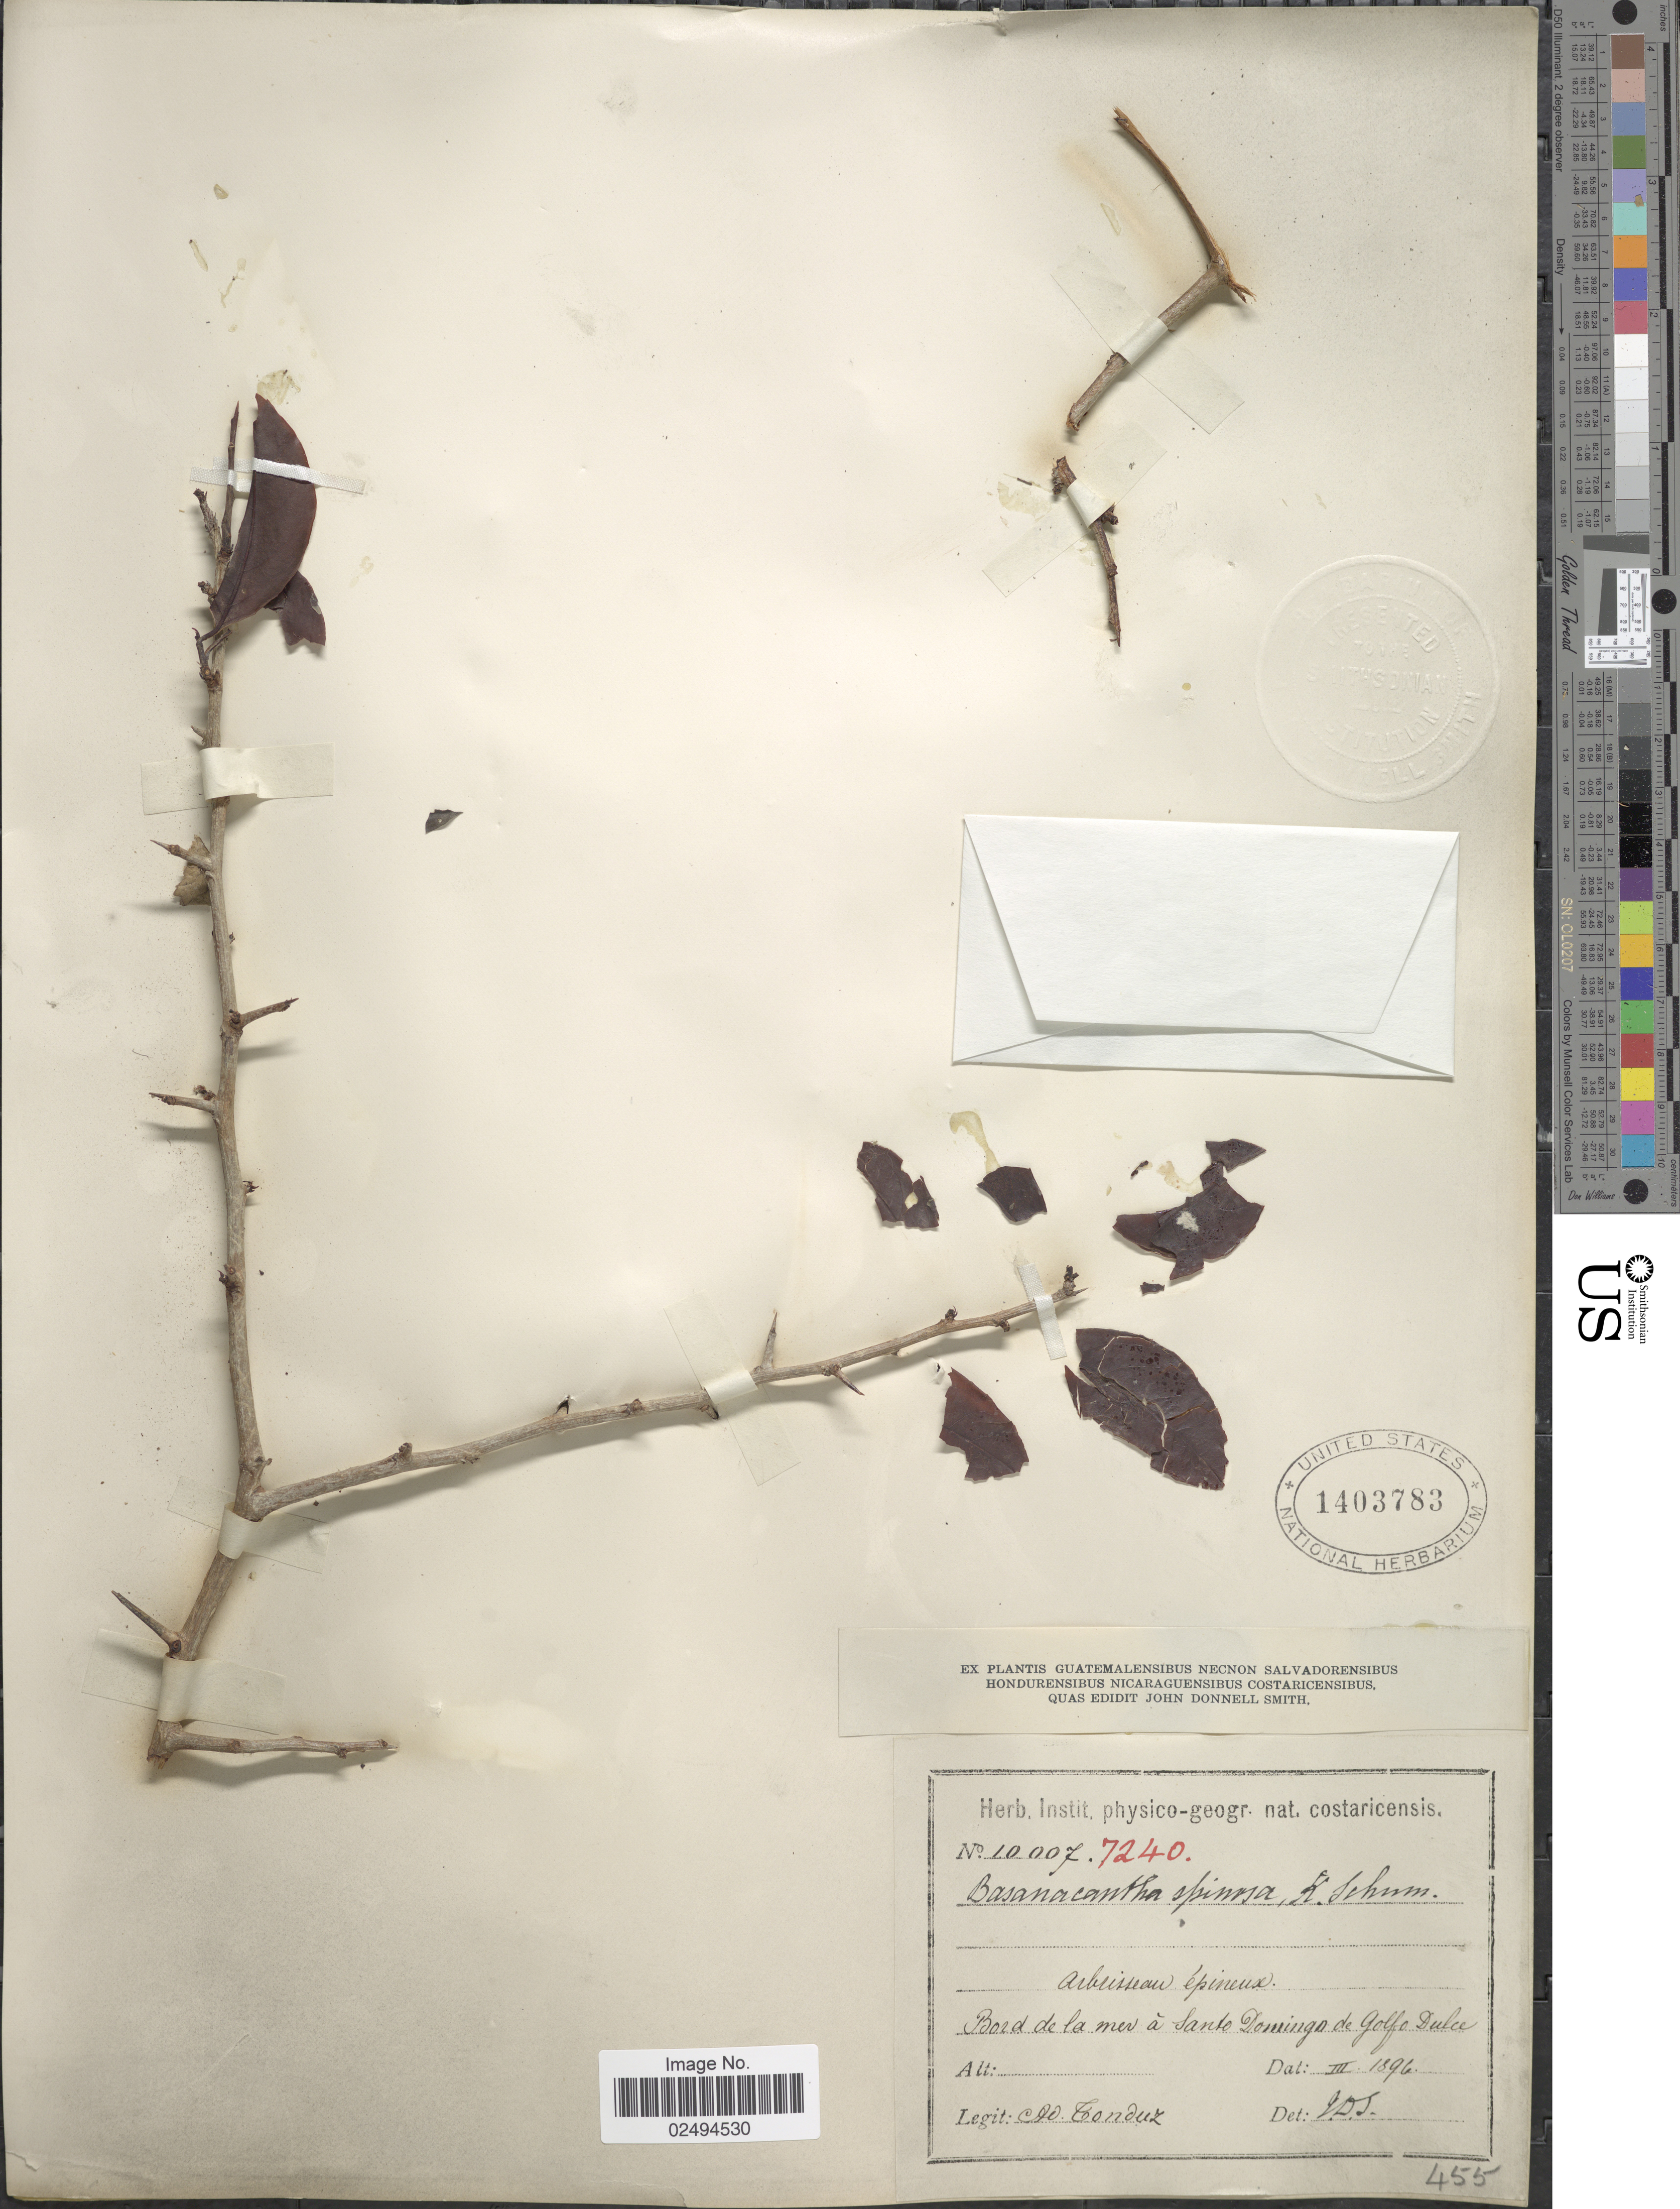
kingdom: Plantae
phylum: Tracheophyta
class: Magnoliopsida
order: Gentianales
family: Rubiaceae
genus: Randia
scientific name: Randia armata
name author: (Sw.) DC.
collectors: A. Tonduz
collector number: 10007/7240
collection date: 1896-03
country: Costa Rica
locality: Bord de la mer a Santo Domingo de Golfo Dulce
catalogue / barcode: US 1403783